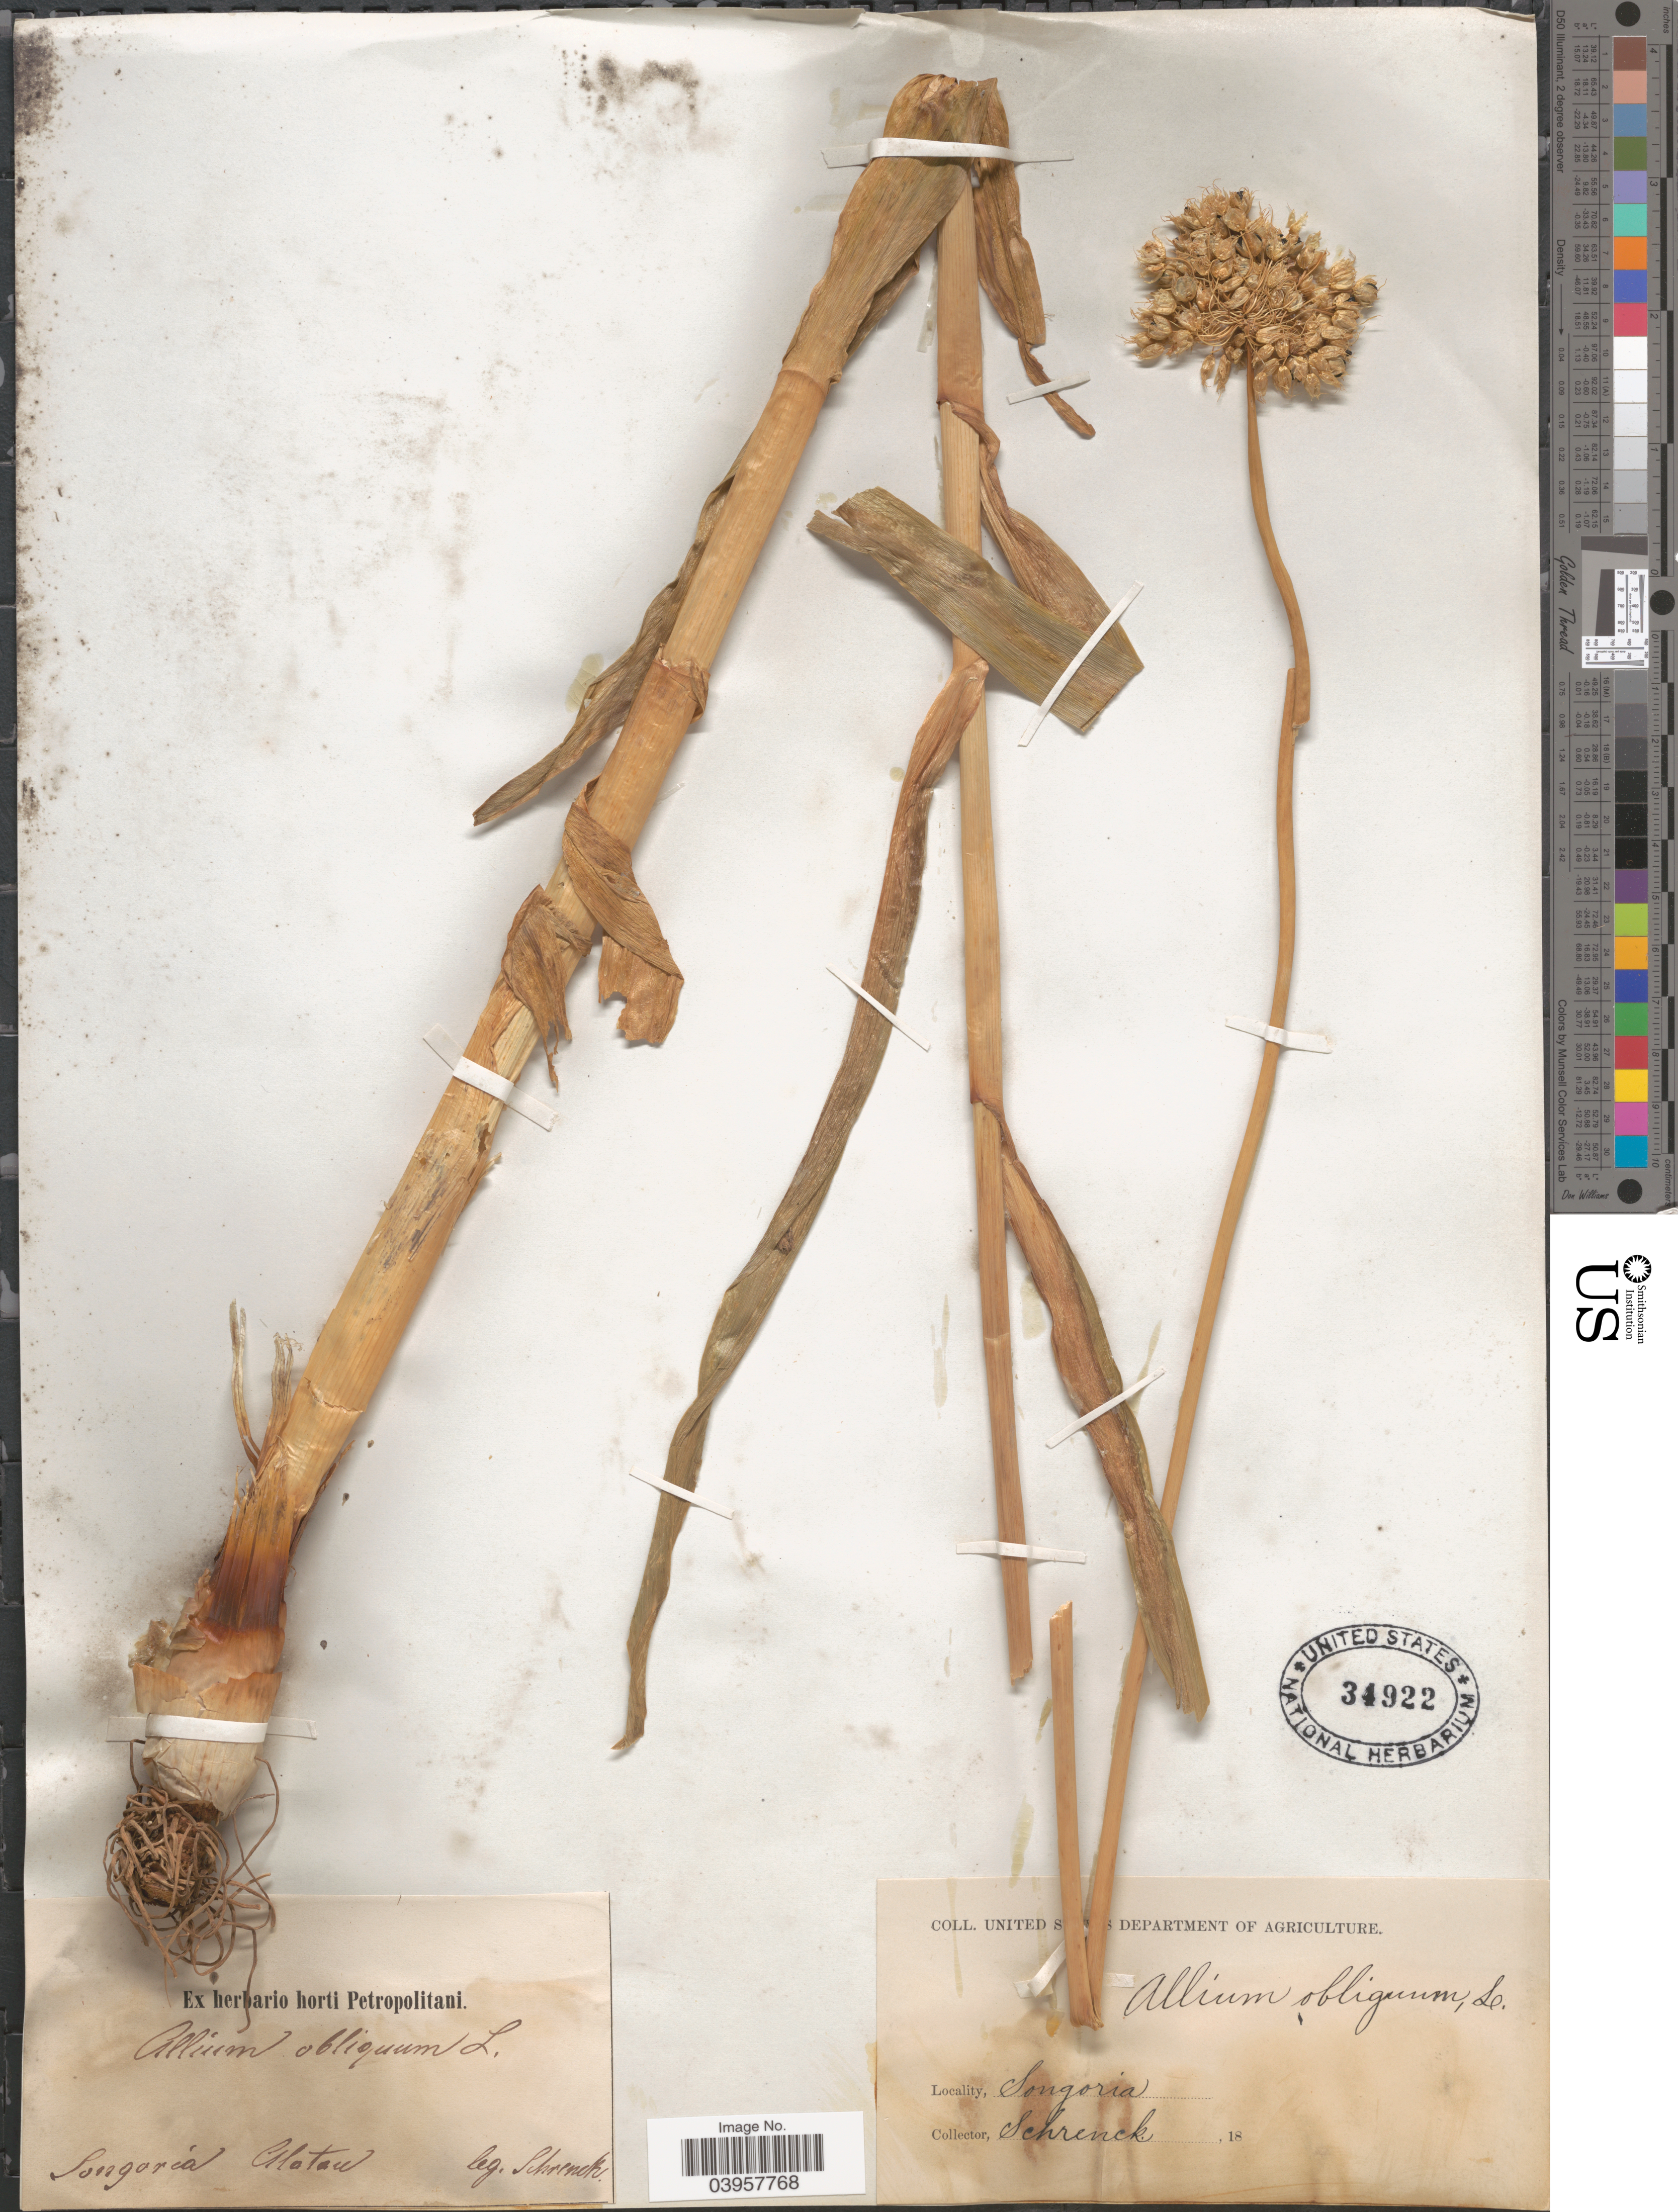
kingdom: Plantae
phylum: Tracheophyta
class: Liliopsida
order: Asparagales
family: Amaryllidaceae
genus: Allium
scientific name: Allium obliquum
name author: L.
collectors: -- Schrenck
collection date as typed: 18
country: China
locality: Songoria. Alatau.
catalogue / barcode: US 34922